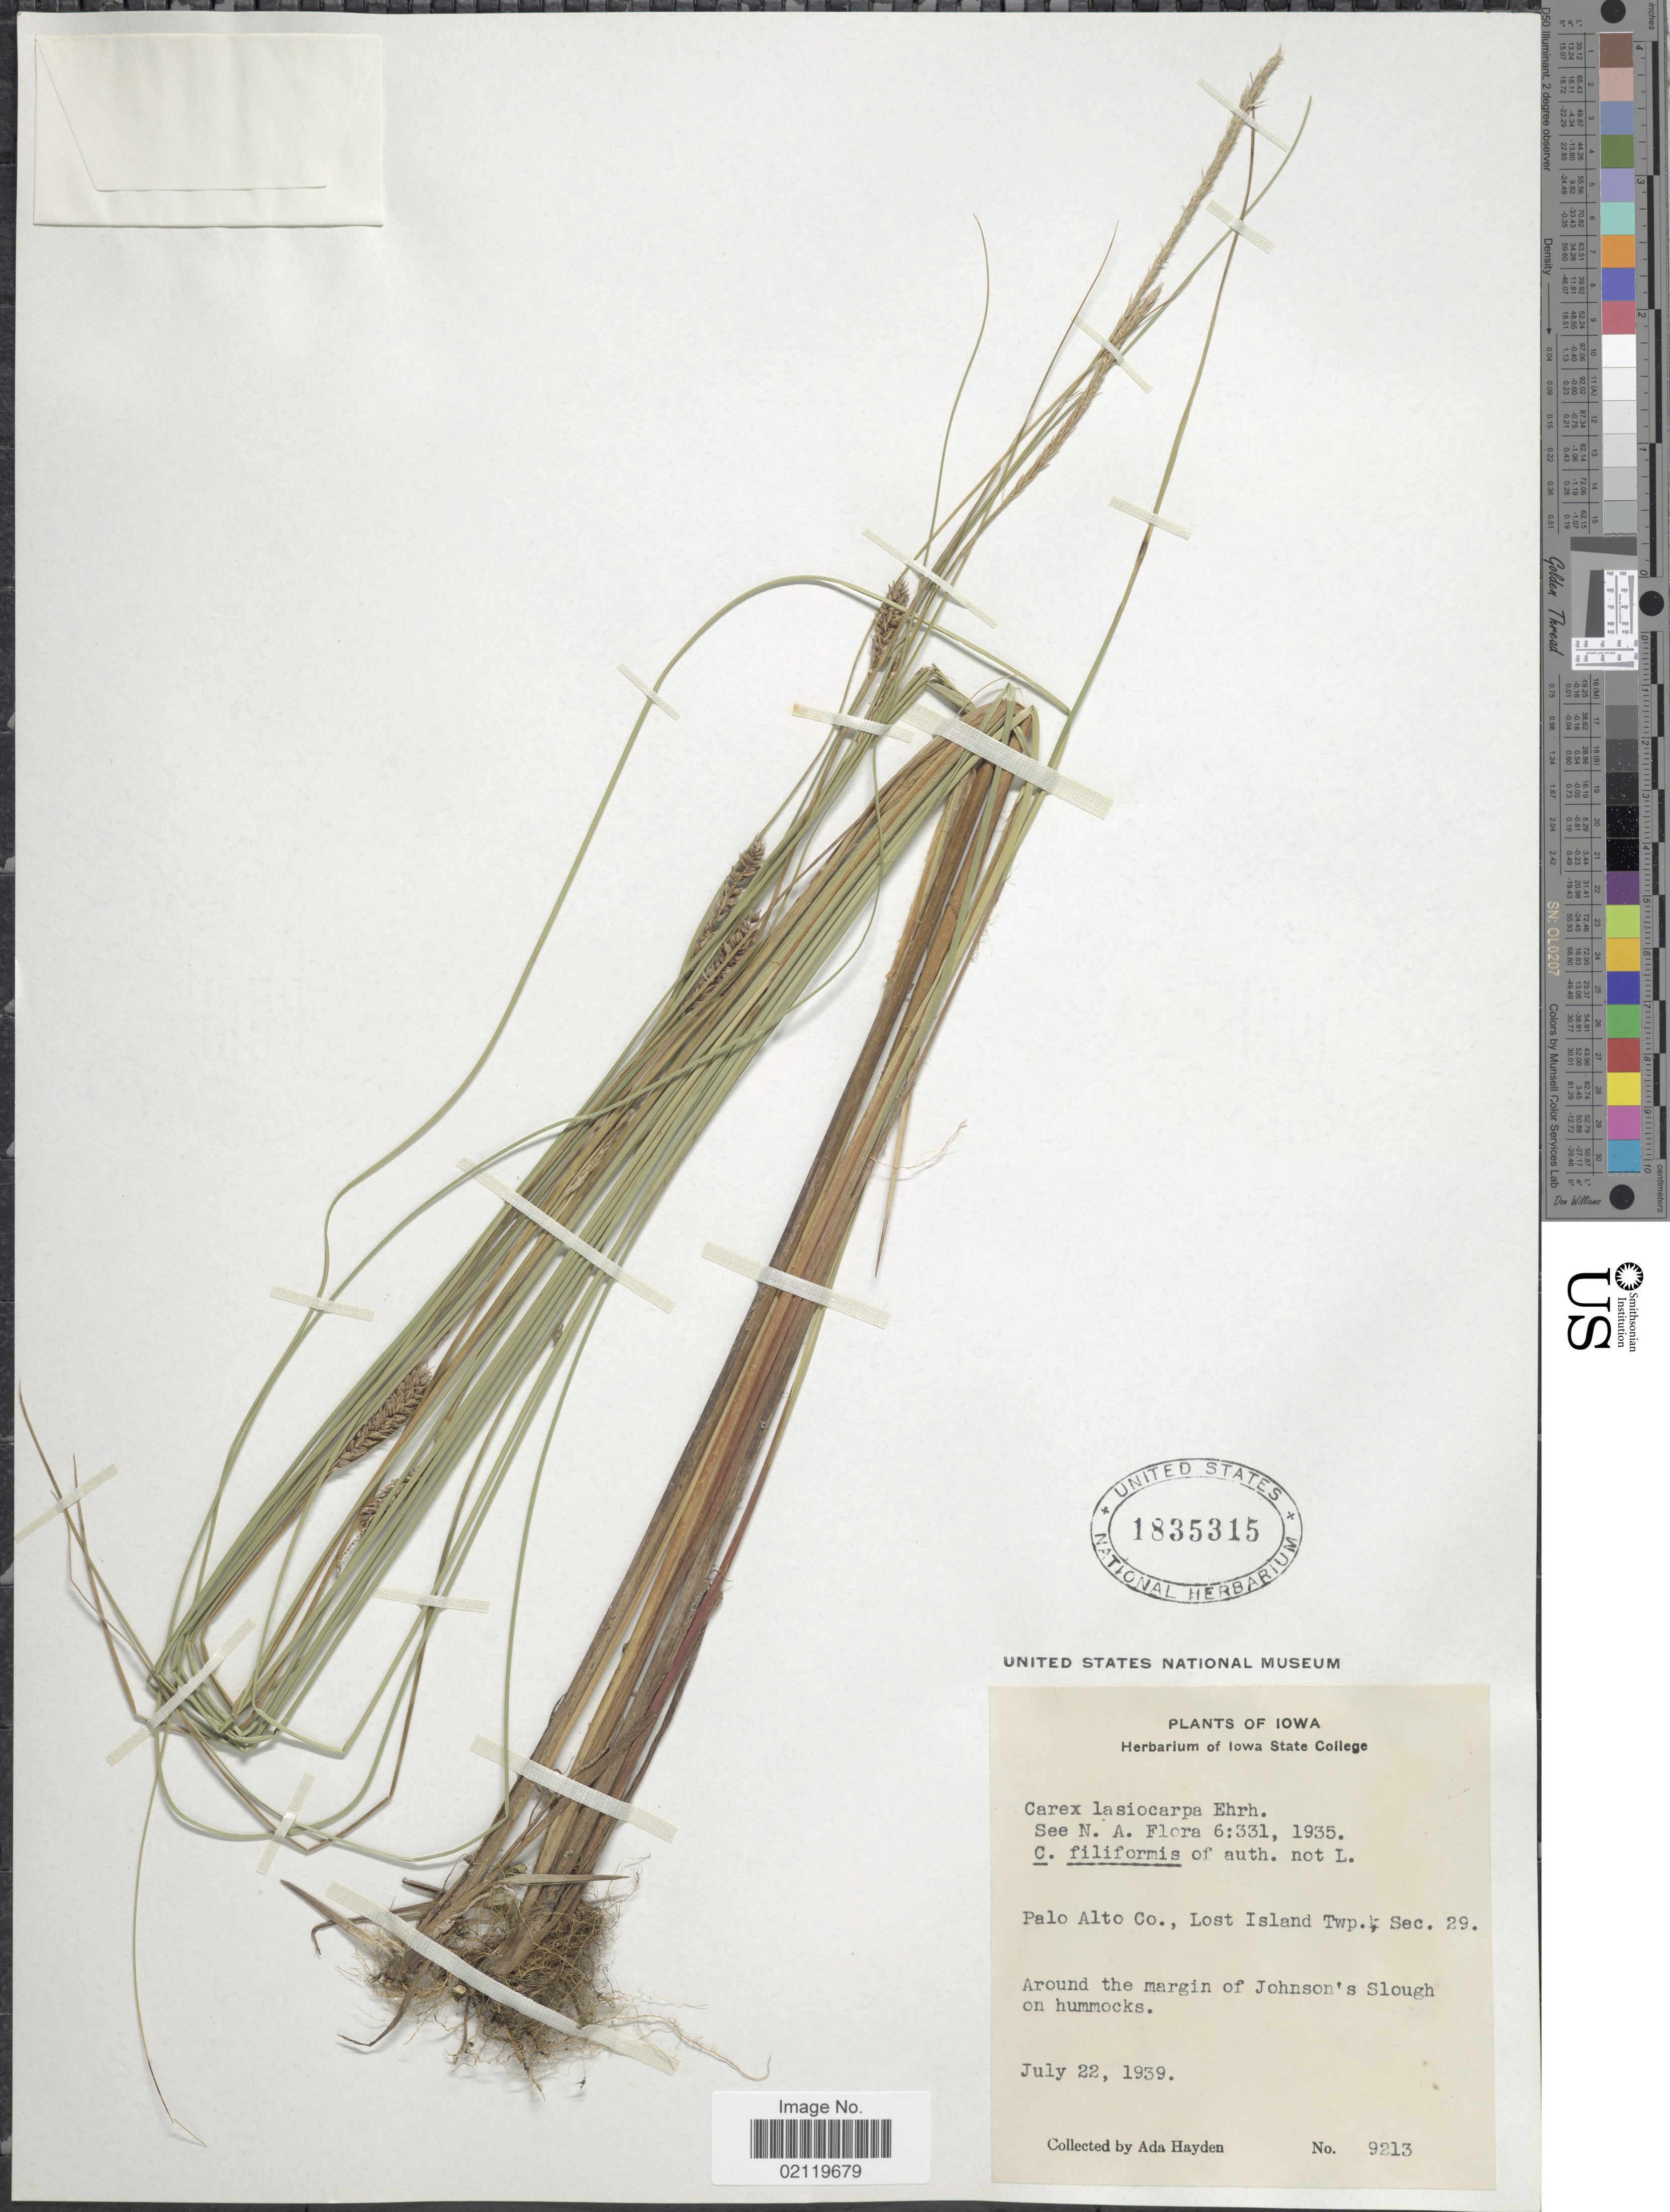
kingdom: Plantae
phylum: Tracheophyta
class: Liliopsida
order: Poales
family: Cyperaceae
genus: Carex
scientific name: Carex lasiocarpa var. americana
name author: Fernald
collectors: Ada Hayden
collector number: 9213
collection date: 1939-07-22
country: United States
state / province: Iowa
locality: Palo Alto Co., Lost Island Twp. Sec. 29. Around the margin of Johnson's Slough on hummocks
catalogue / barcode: US 1835315